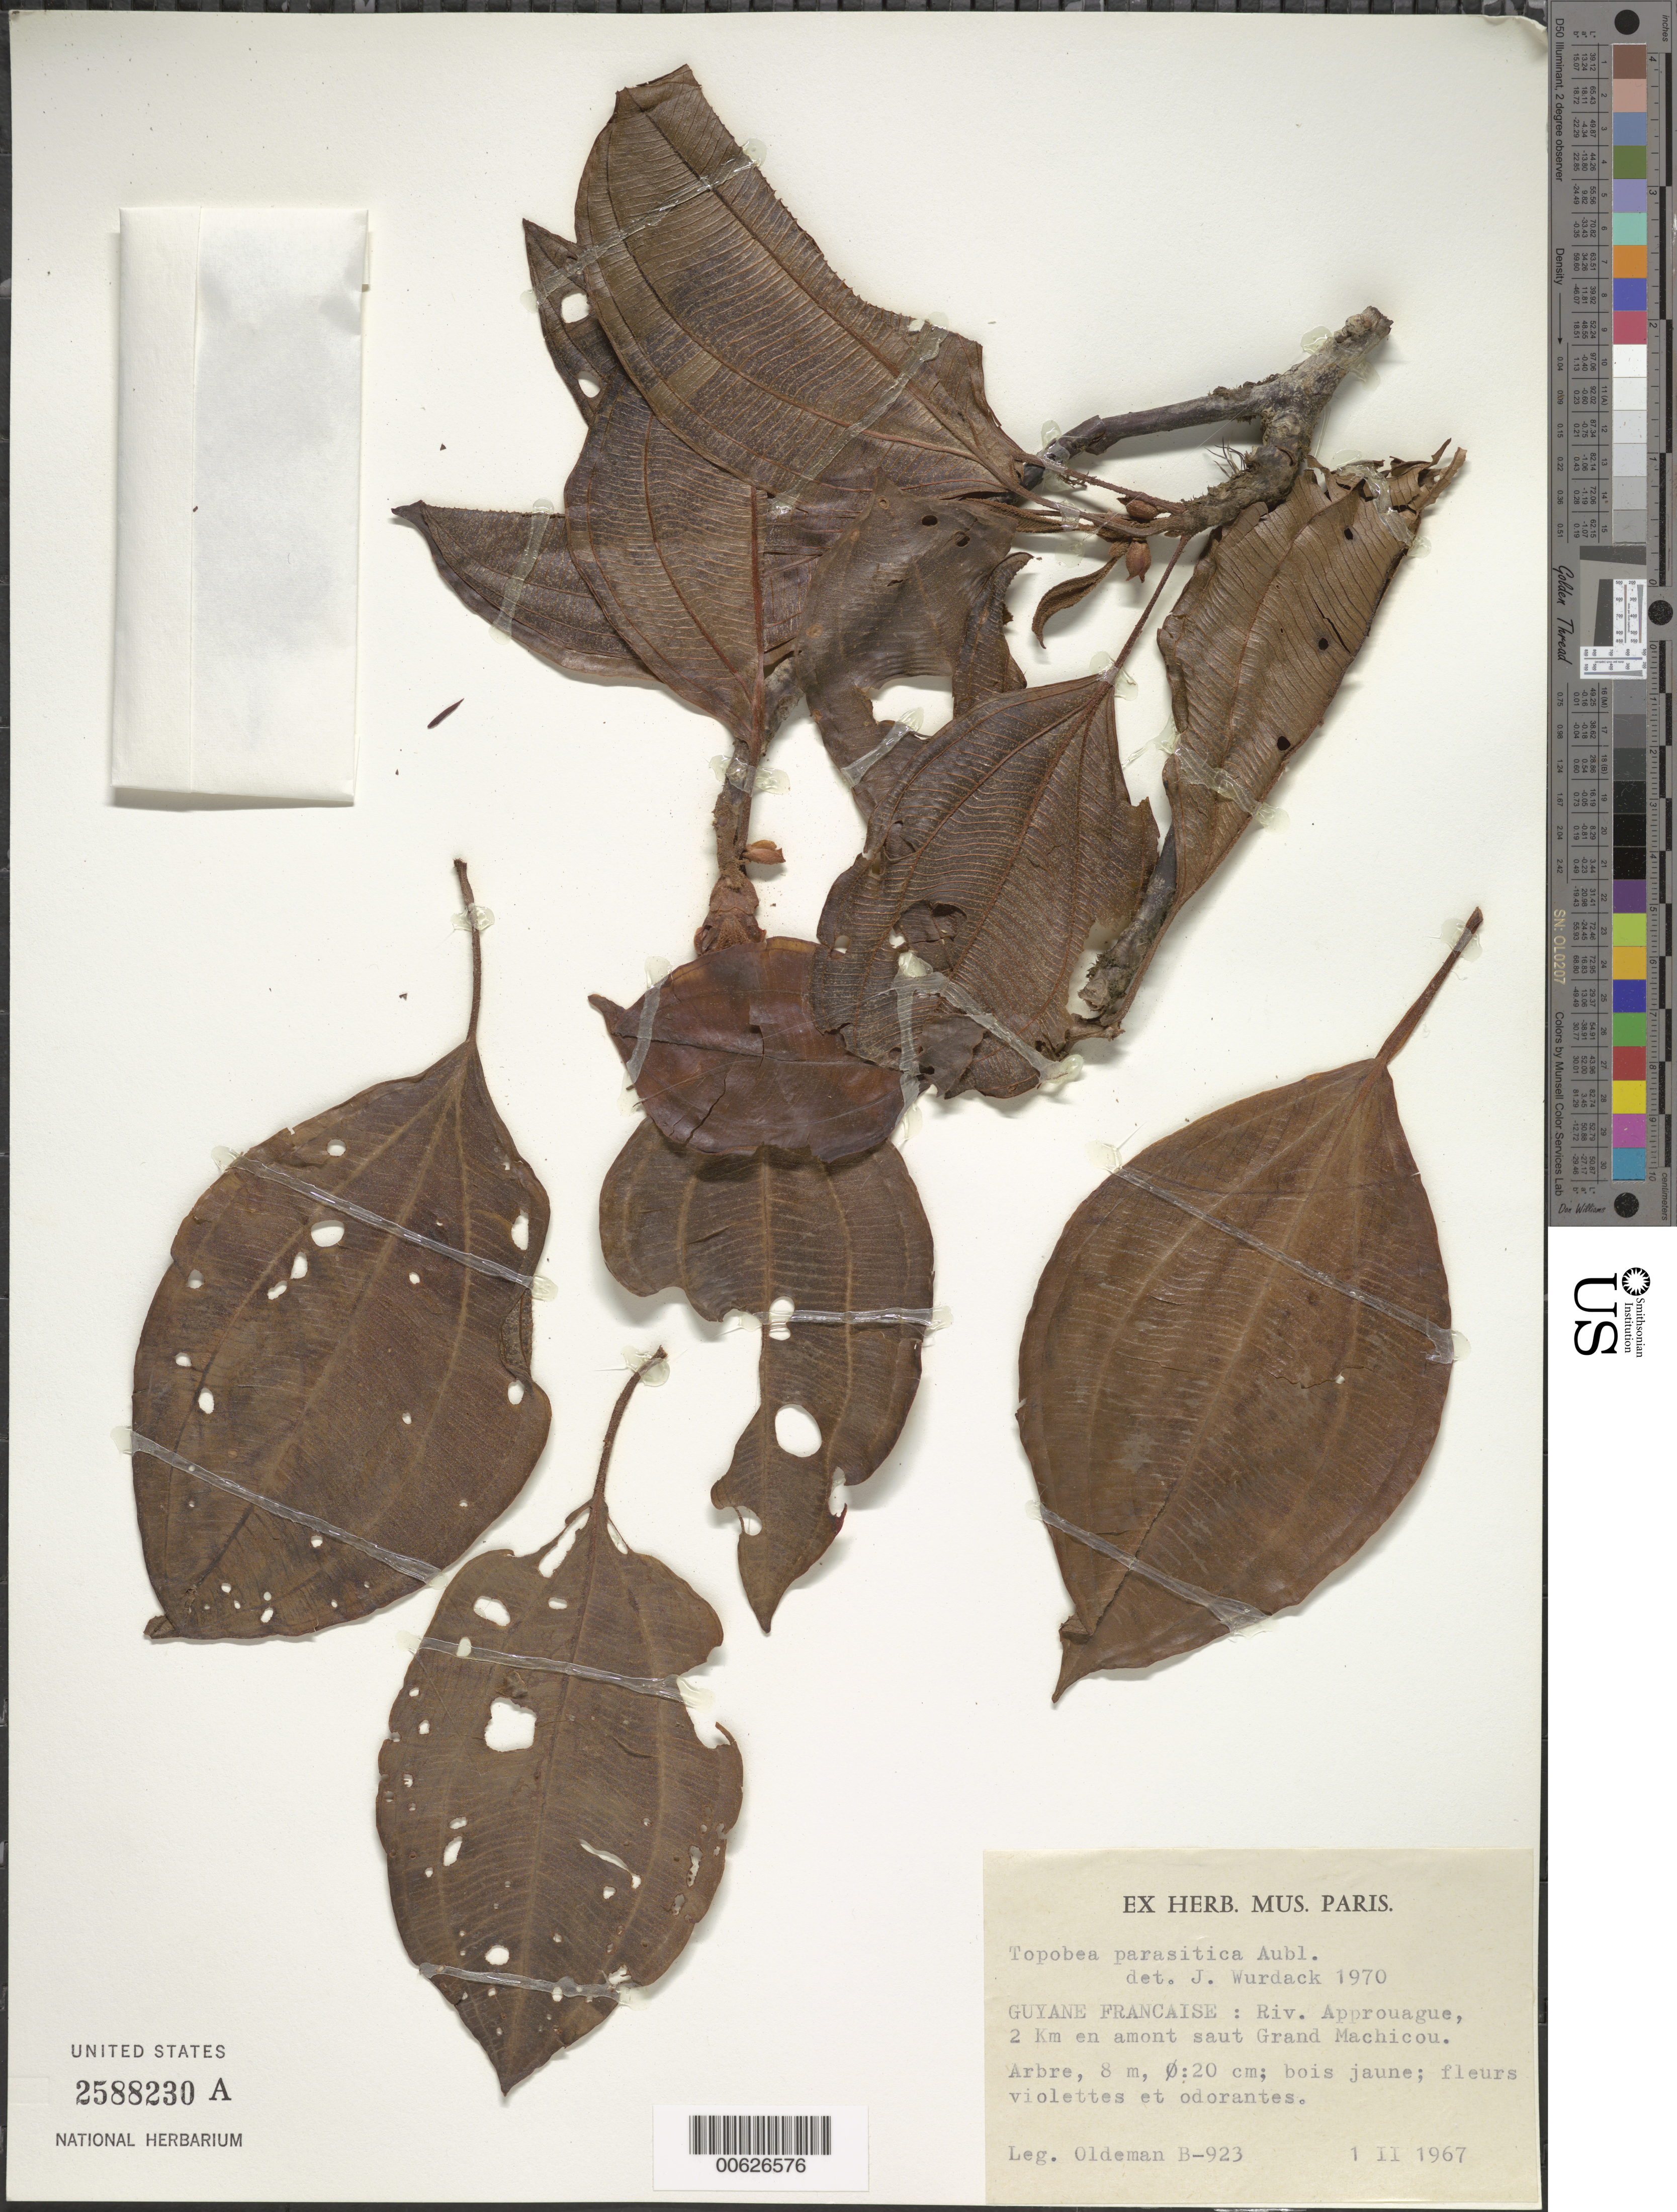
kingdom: Plantae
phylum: Tracheophyta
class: Magnoliopsida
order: Myrtales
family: Melastomataceae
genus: Topobea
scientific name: Topobea parasitica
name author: Aubl.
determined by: Wurdack, John J., (US), US (UNITED STATES)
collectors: R. Oldeman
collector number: B 923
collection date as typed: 1-Feb-67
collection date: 1967-02-01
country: French Guiana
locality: Approuague R., à 2 km en amont du saut Grand Machicou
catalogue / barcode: US 2588230A